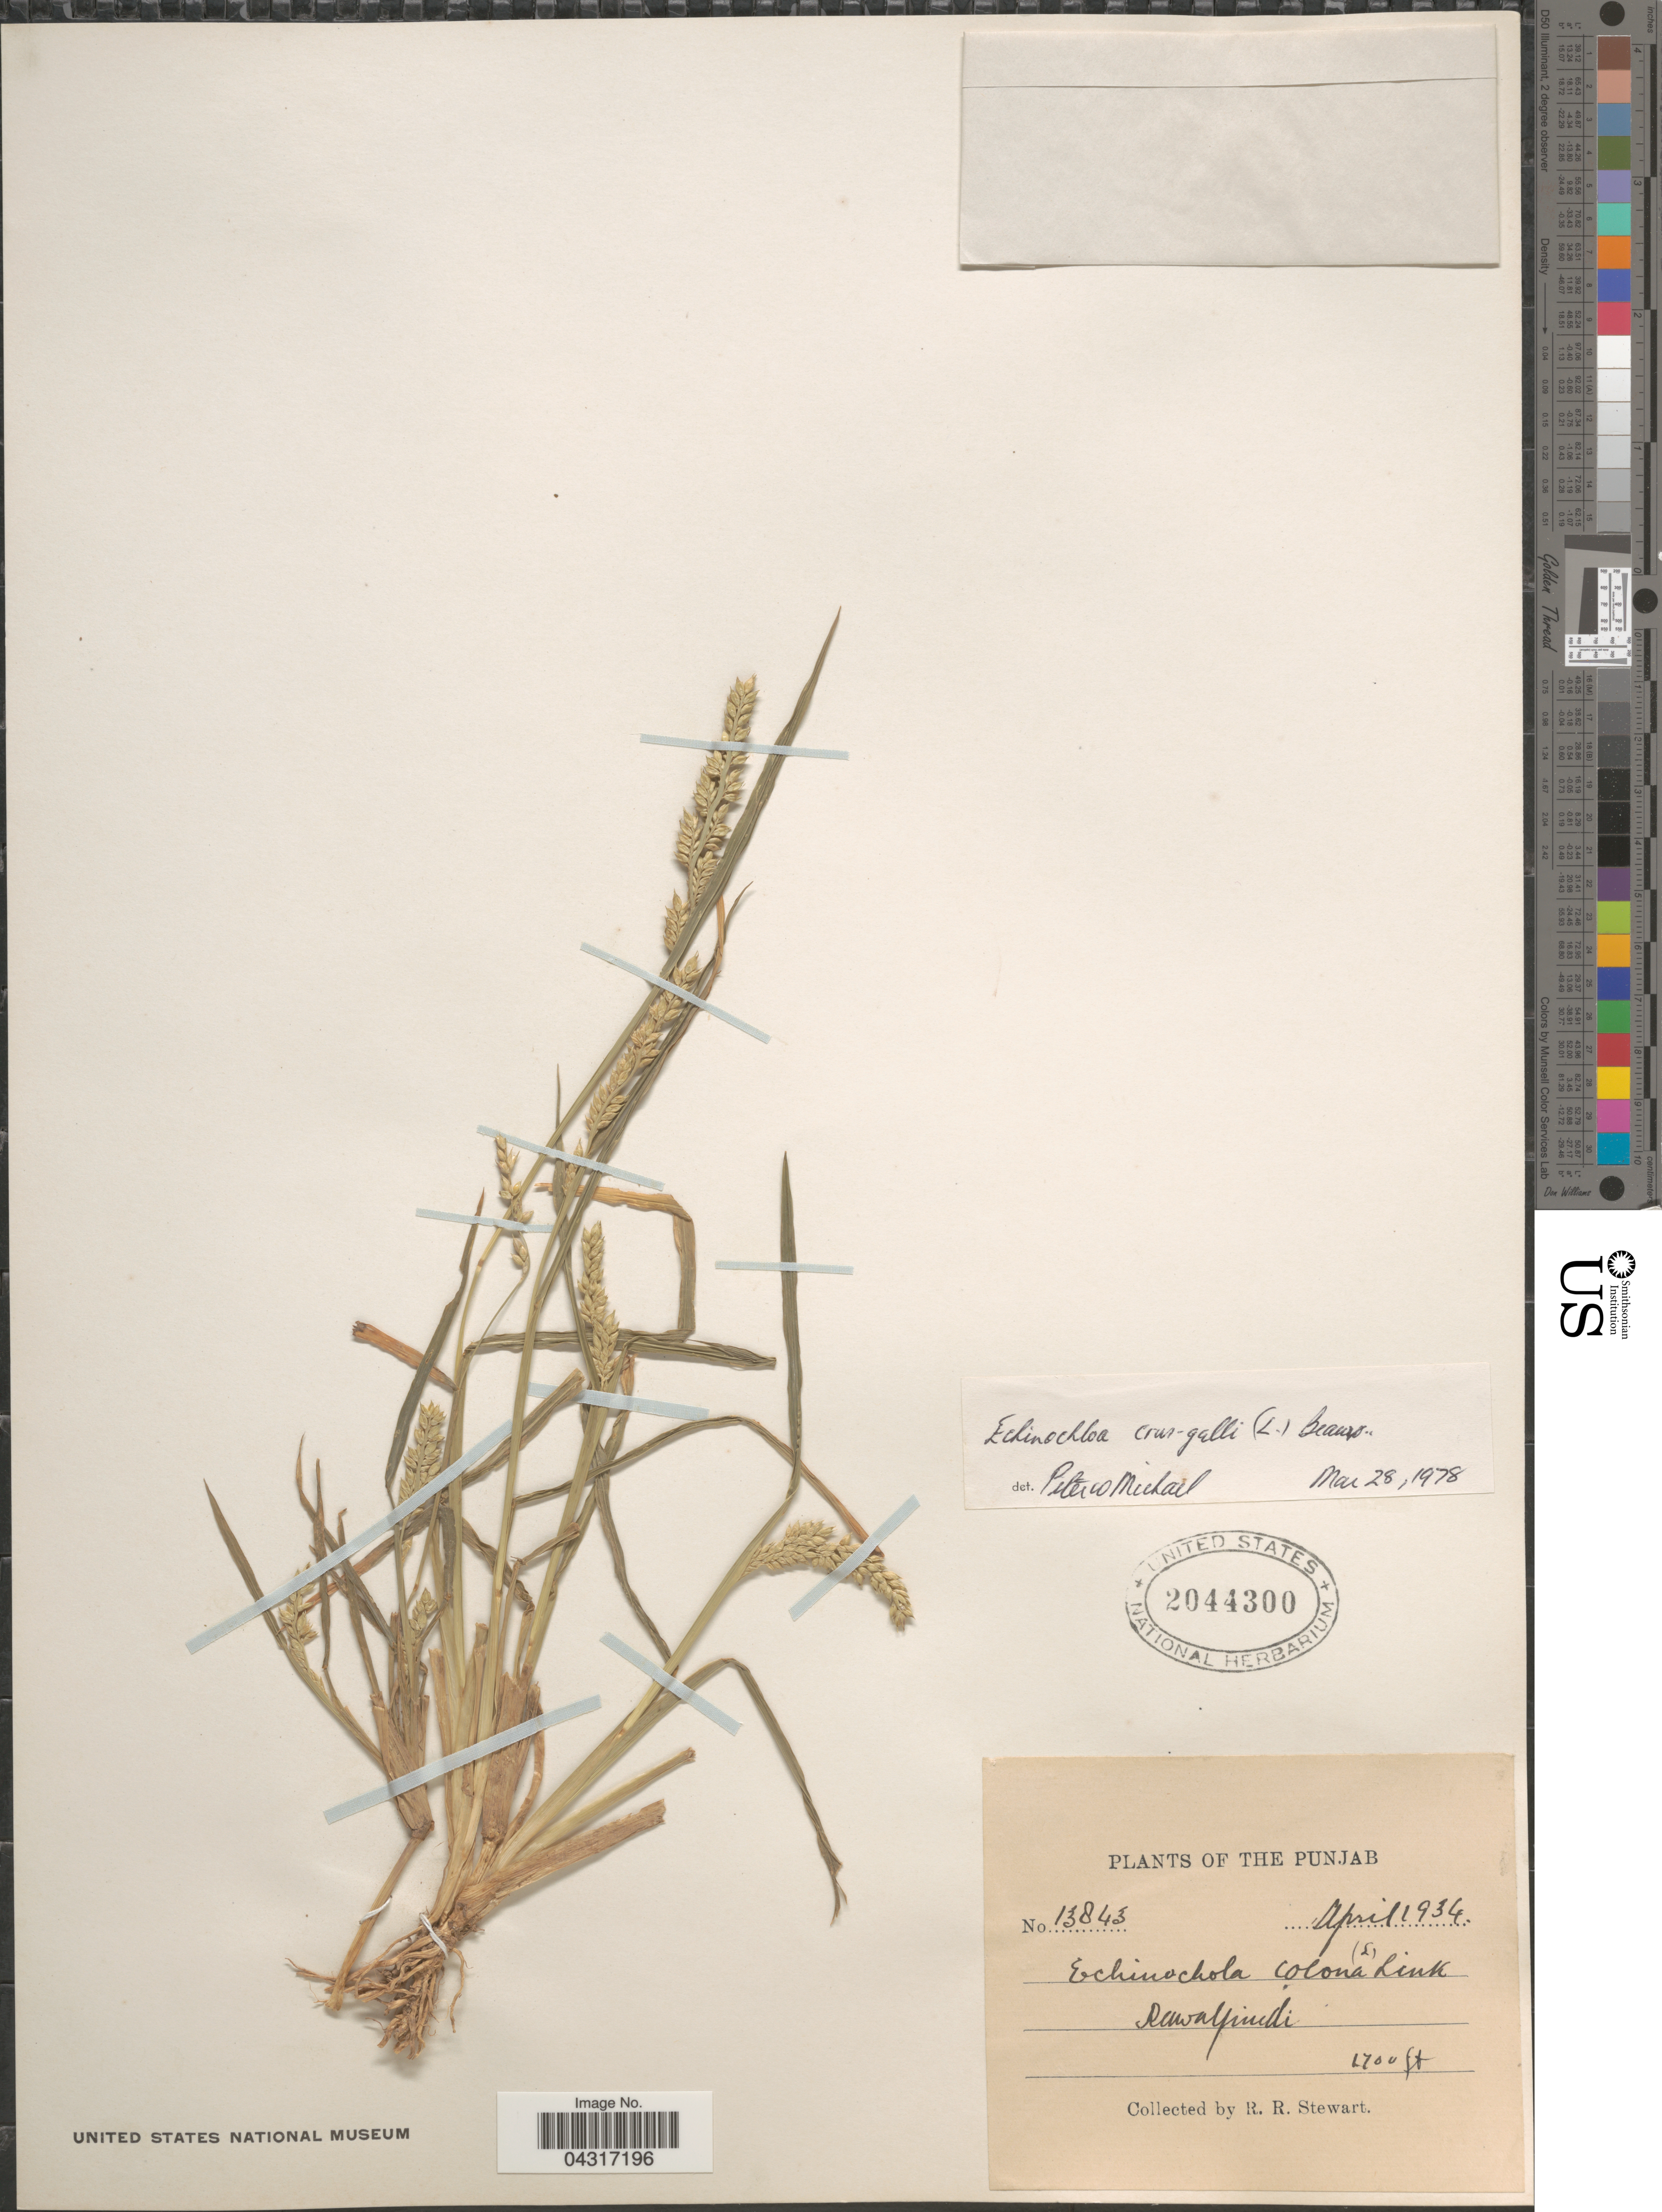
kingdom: Plantae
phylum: Tracheophyta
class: Liliopsida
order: Poales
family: Poaceae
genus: Echinochloa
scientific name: Echinochloa crus-galli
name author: (L.) P. Beauv.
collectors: R. Stewart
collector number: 13843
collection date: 1934-04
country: Pakistan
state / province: Punjab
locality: The Punjab. Rawalpindi.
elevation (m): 518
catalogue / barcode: US 2044300